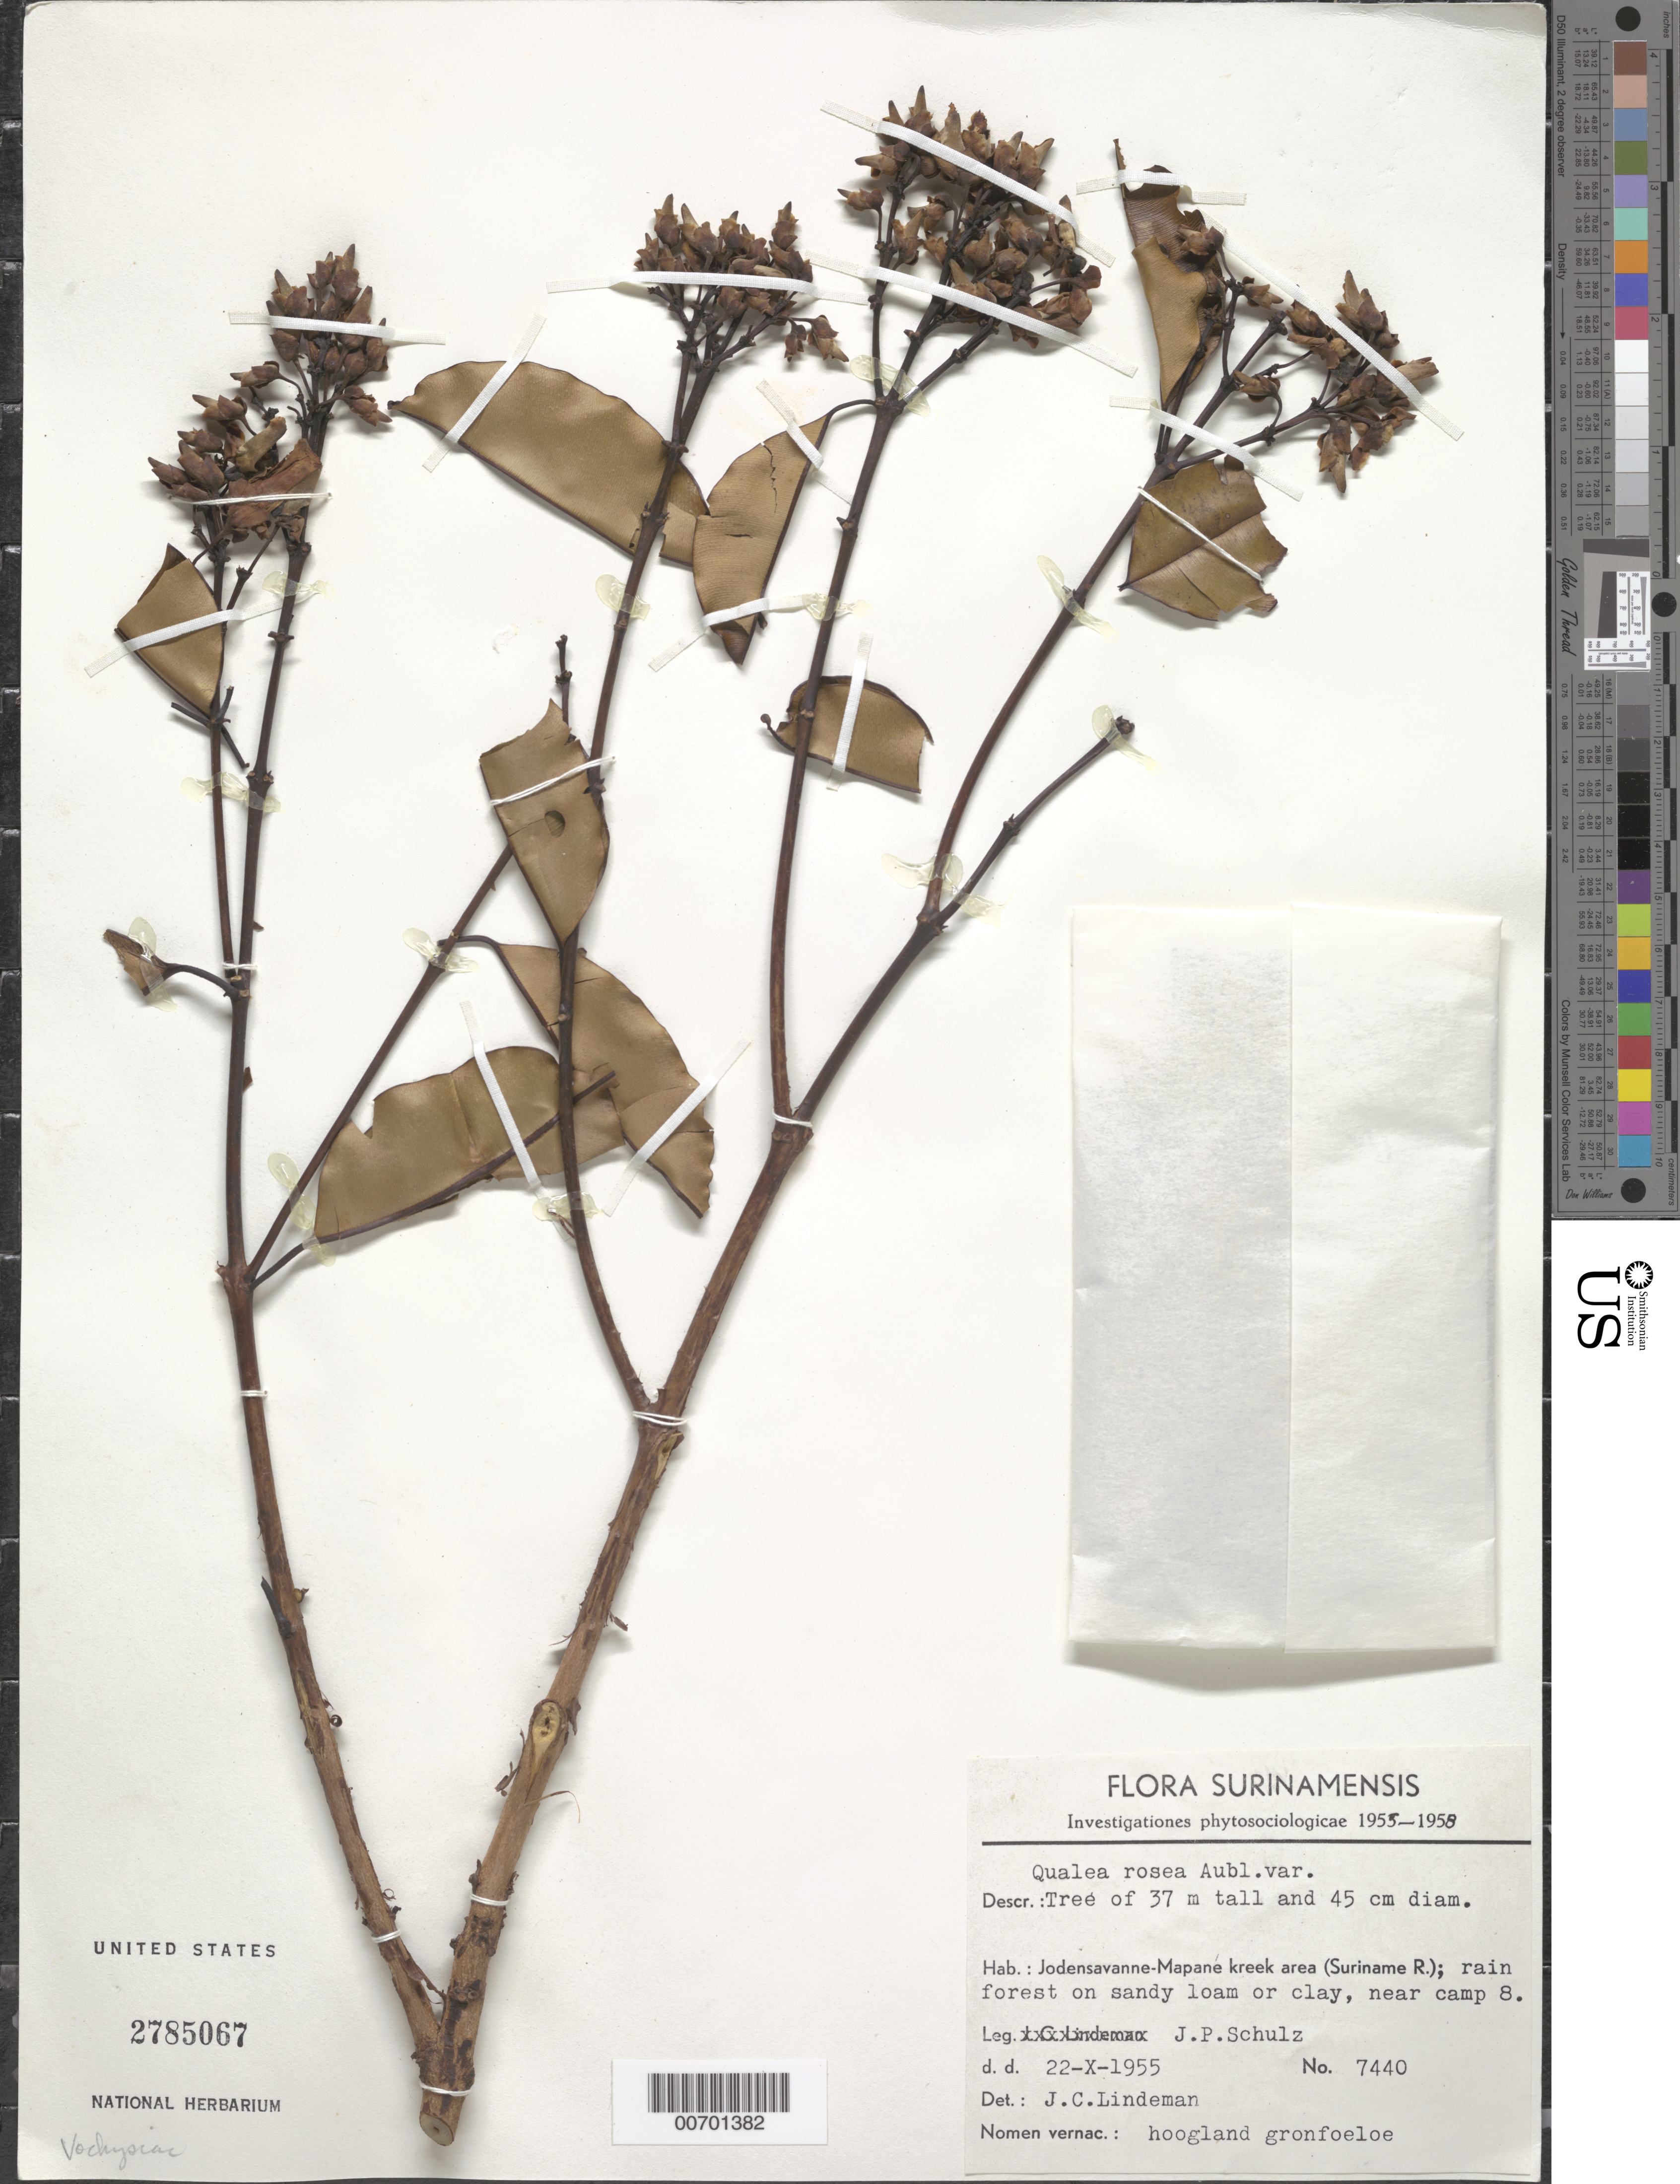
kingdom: Plantae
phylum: Tracheophyta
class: Magnoliopsida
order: Myrtales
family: Vochysiaceae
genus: Qualea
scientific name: Qualea rosea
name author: Aubl.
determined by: Lindeman, J. C.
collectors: J. P. Schulz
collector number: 7440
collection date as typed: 22-Nov-55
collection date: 1955-11-22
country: Suriname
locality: Jodensavanne-Mapane kreek area (SURINAMEe R.), near Camp 8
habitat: Rain forest on sandy loam or clay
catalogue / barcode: US 2785067